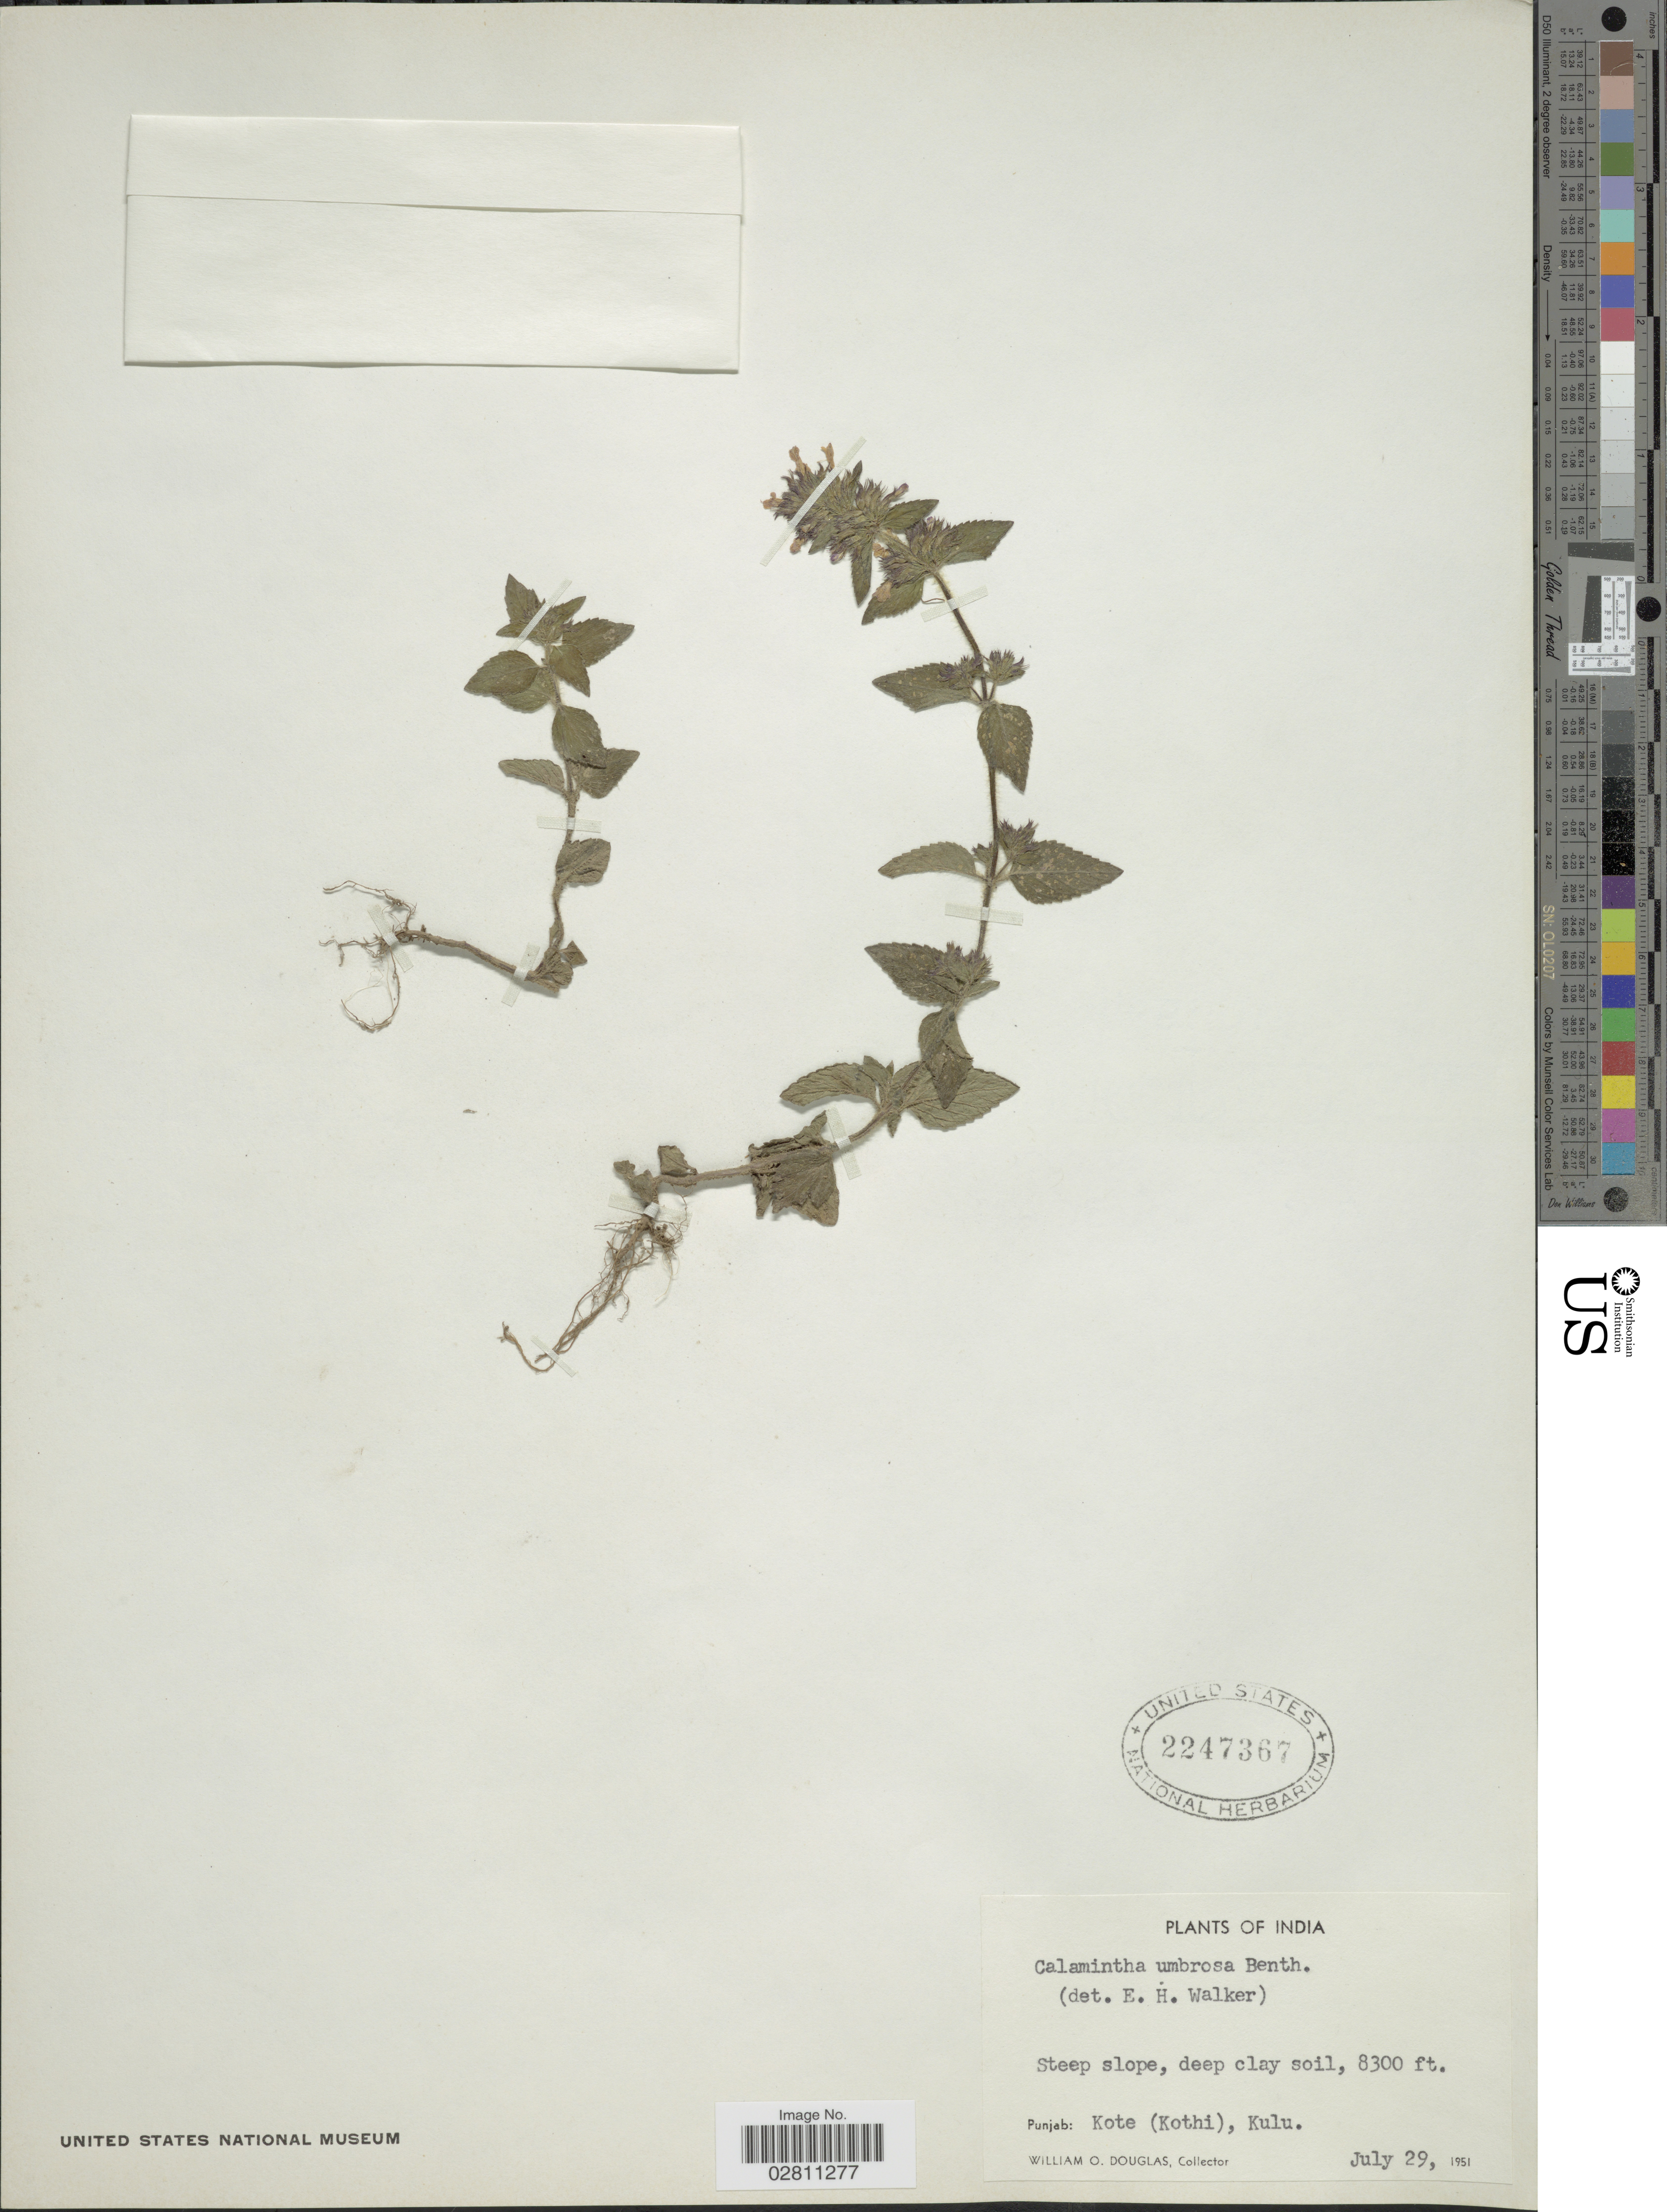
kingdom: Plantae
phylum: Tracheophyta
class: Magnoliopsida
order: Lamiales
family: Lamiaceae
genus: Clinopodium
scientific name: Clinopodium umbrosum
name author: (M. Bieb.) C. Koch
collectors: W. Douglas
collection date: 1951-07-29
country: India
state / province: Punjab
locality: Punjab: Kote (Kothi), Kulu.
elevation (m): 2530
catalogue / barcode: US 2247367